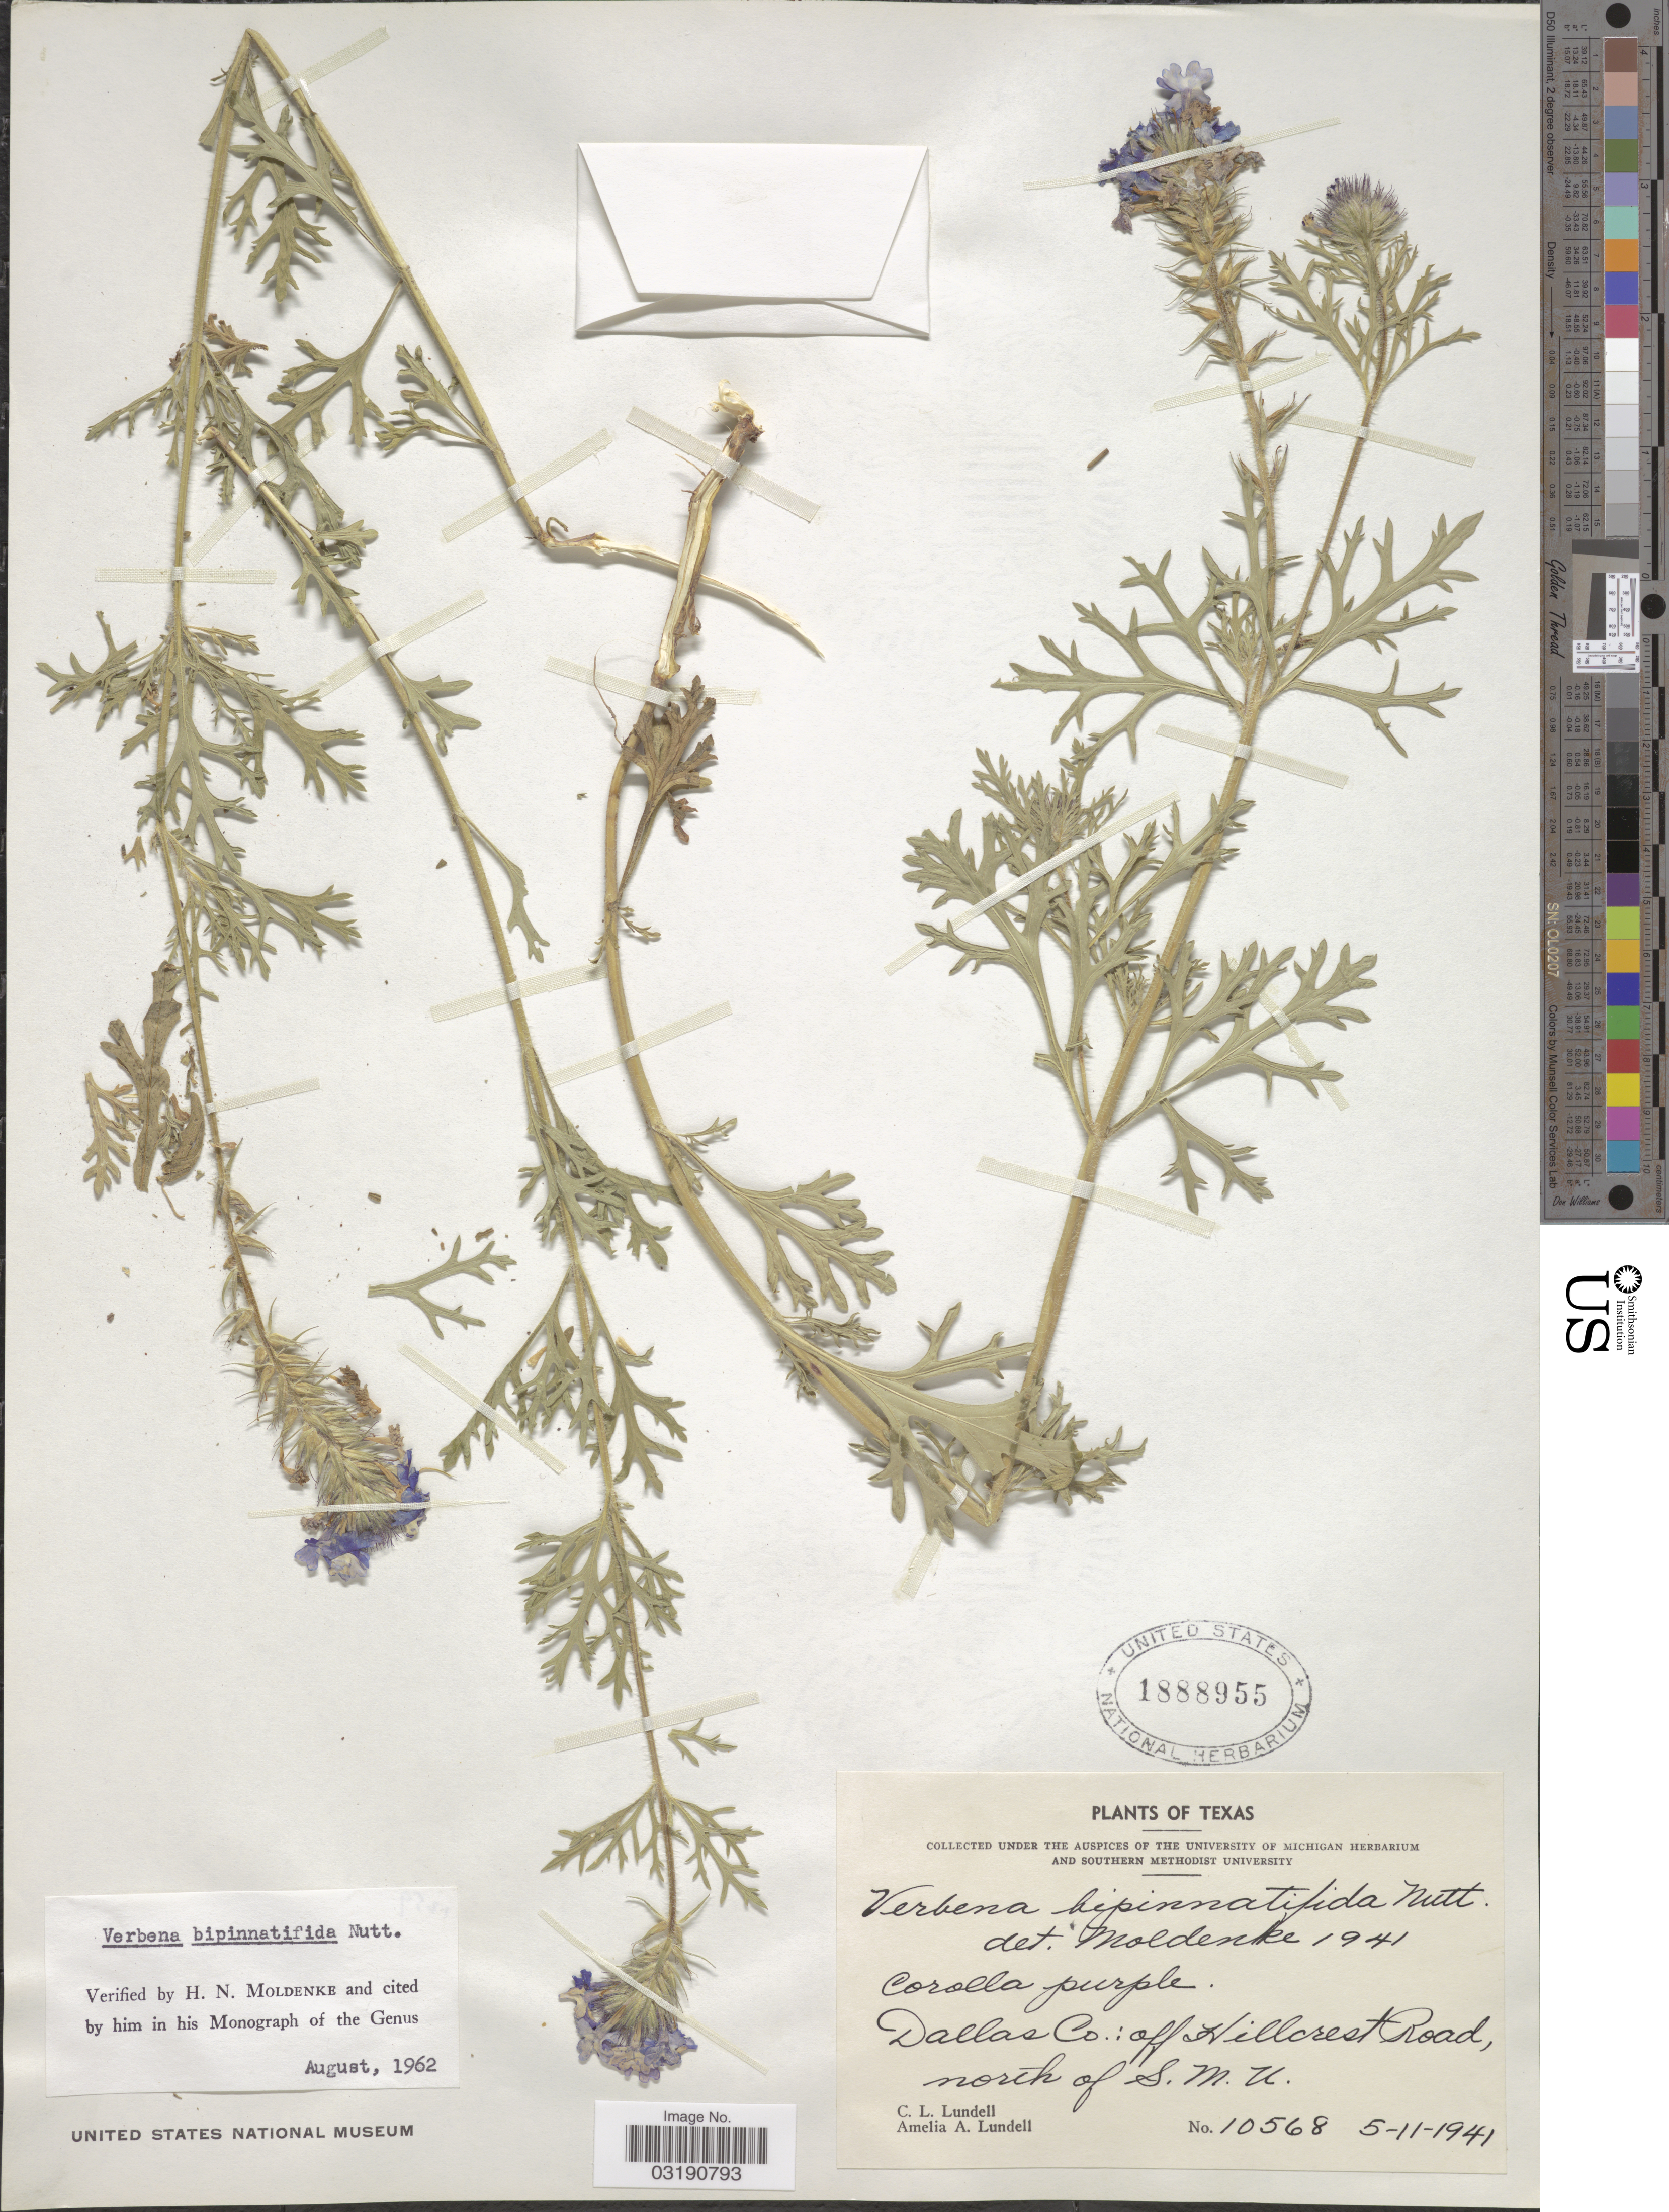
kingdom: Plantae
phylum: Tracheophyta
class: Magnoliopsida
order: Lamiales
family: Verbenaceae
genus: Verbena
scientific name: Verbena bipinnatifida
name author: (Schauer) Nutt.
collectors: C. L. Lundell & A. A. Lundell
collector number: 10568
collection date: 1941-05-11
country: United States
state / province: Texas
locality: Dallas Co.: off Hillcrest Road, north of S.M.U.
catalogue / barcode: US 1888955